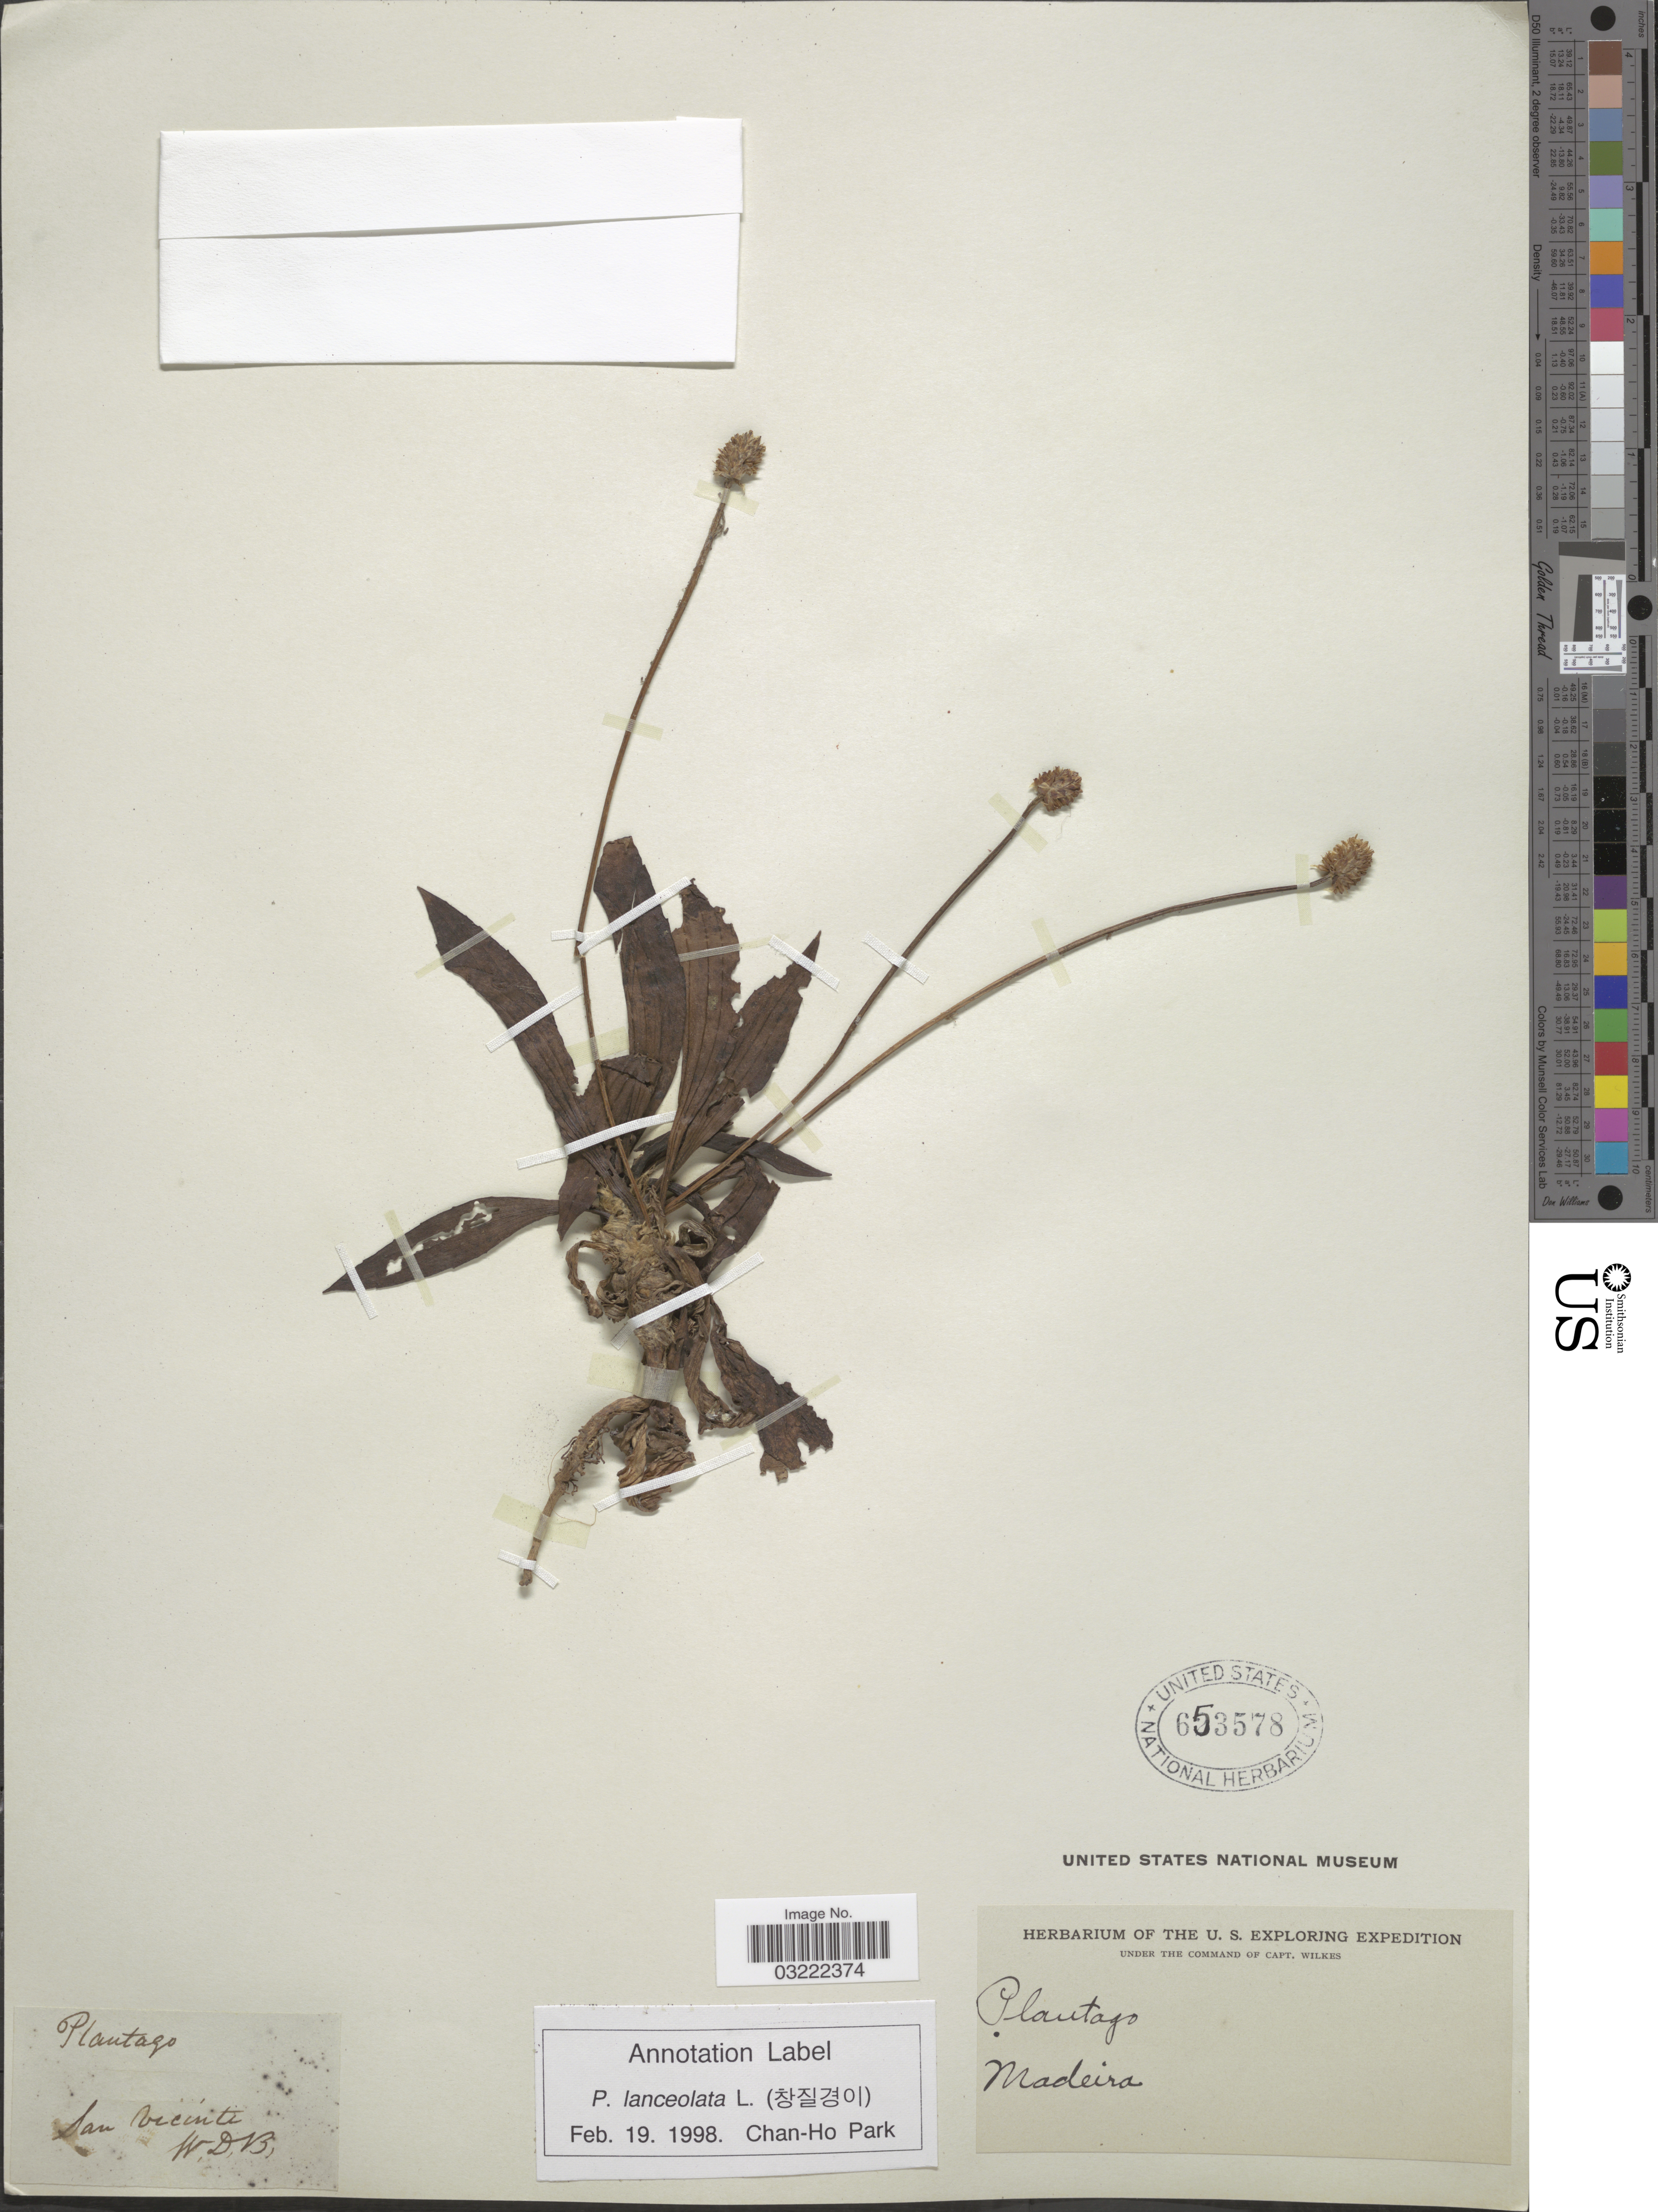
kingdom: Plantae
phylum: Tracheophyta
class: Magnoliopsida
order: Lamiales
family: Plantaginaceae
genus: Plantago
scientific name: Plantago lanceolata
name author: L.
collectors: W. D. B.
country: Portugal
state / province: Madeira (Aut. Reg.)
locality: San Vicinte.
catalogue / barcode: US 653578